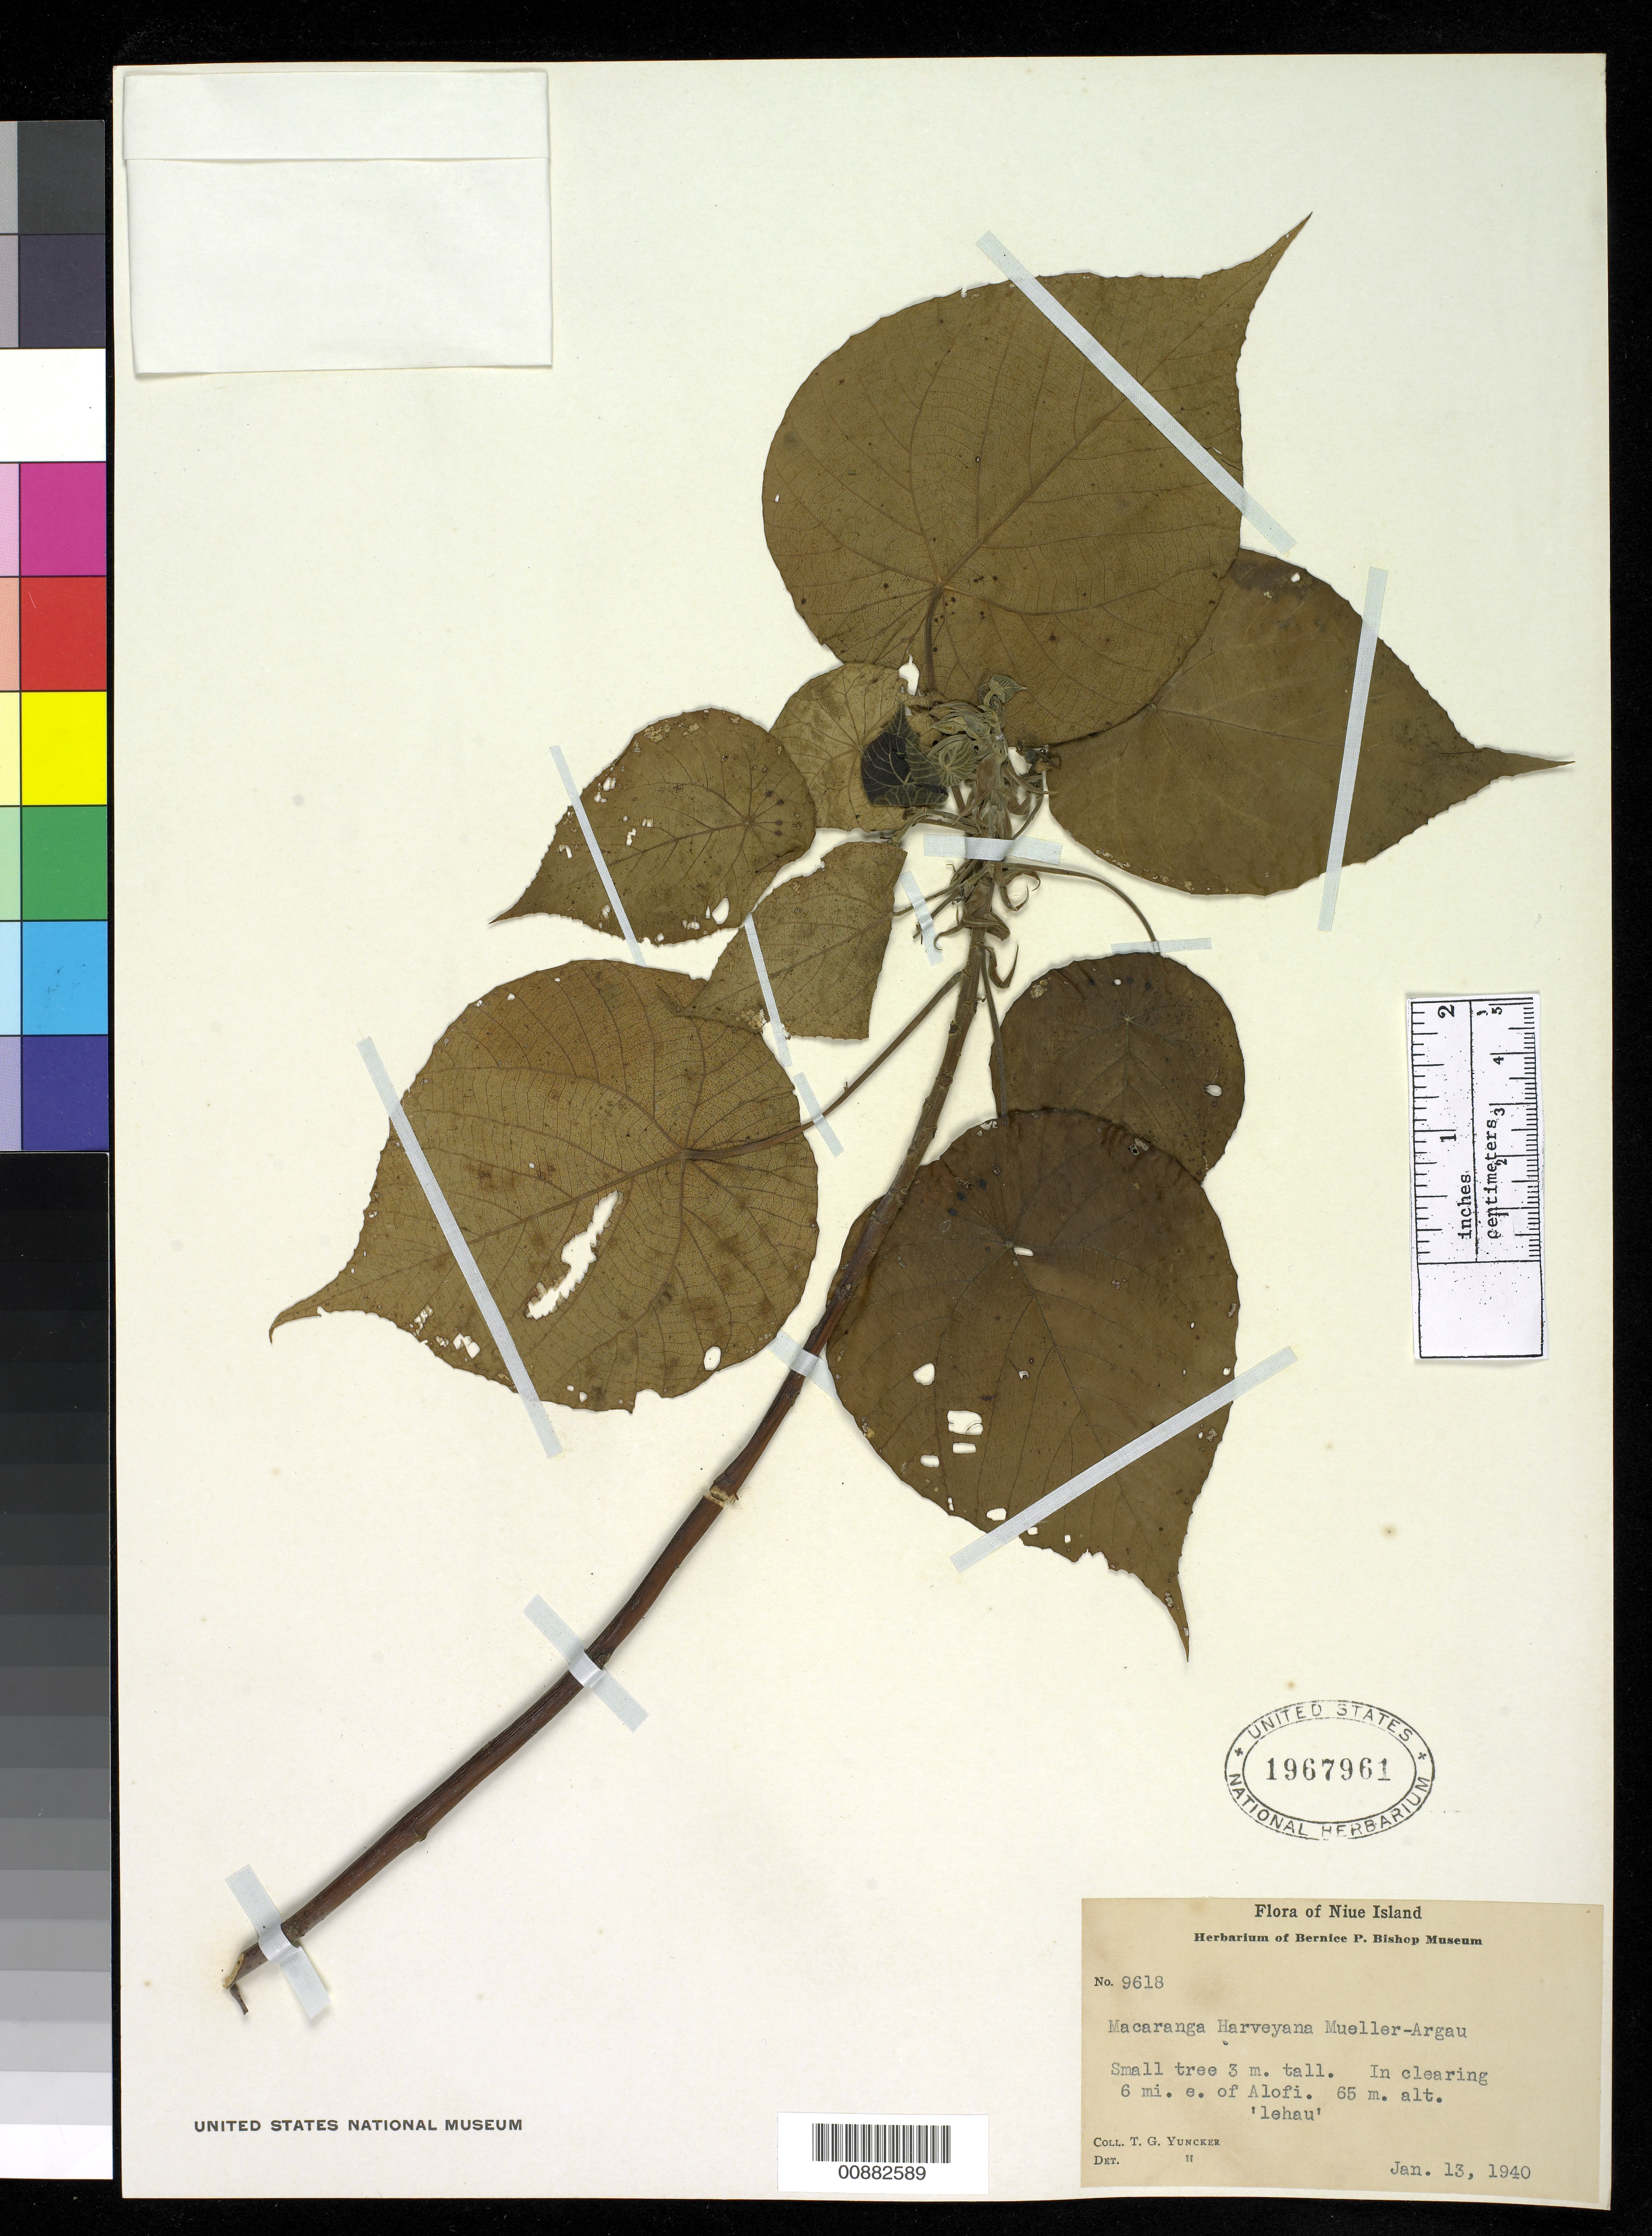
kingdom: Plantae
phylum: Tracheophyta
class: Magnoliopsida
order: Malpighiales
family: Euphorbiaceae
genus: Macaranga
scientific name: Macaranga harveyana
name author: Müll. Arg.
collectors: T. G. Yuncker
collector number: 9618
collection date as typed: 13 Jan 1940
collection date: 1940-01-13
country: Niue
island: Niue I.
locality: In clearing 6 mi east of Alofi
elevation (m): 65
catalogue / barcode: US 1967961